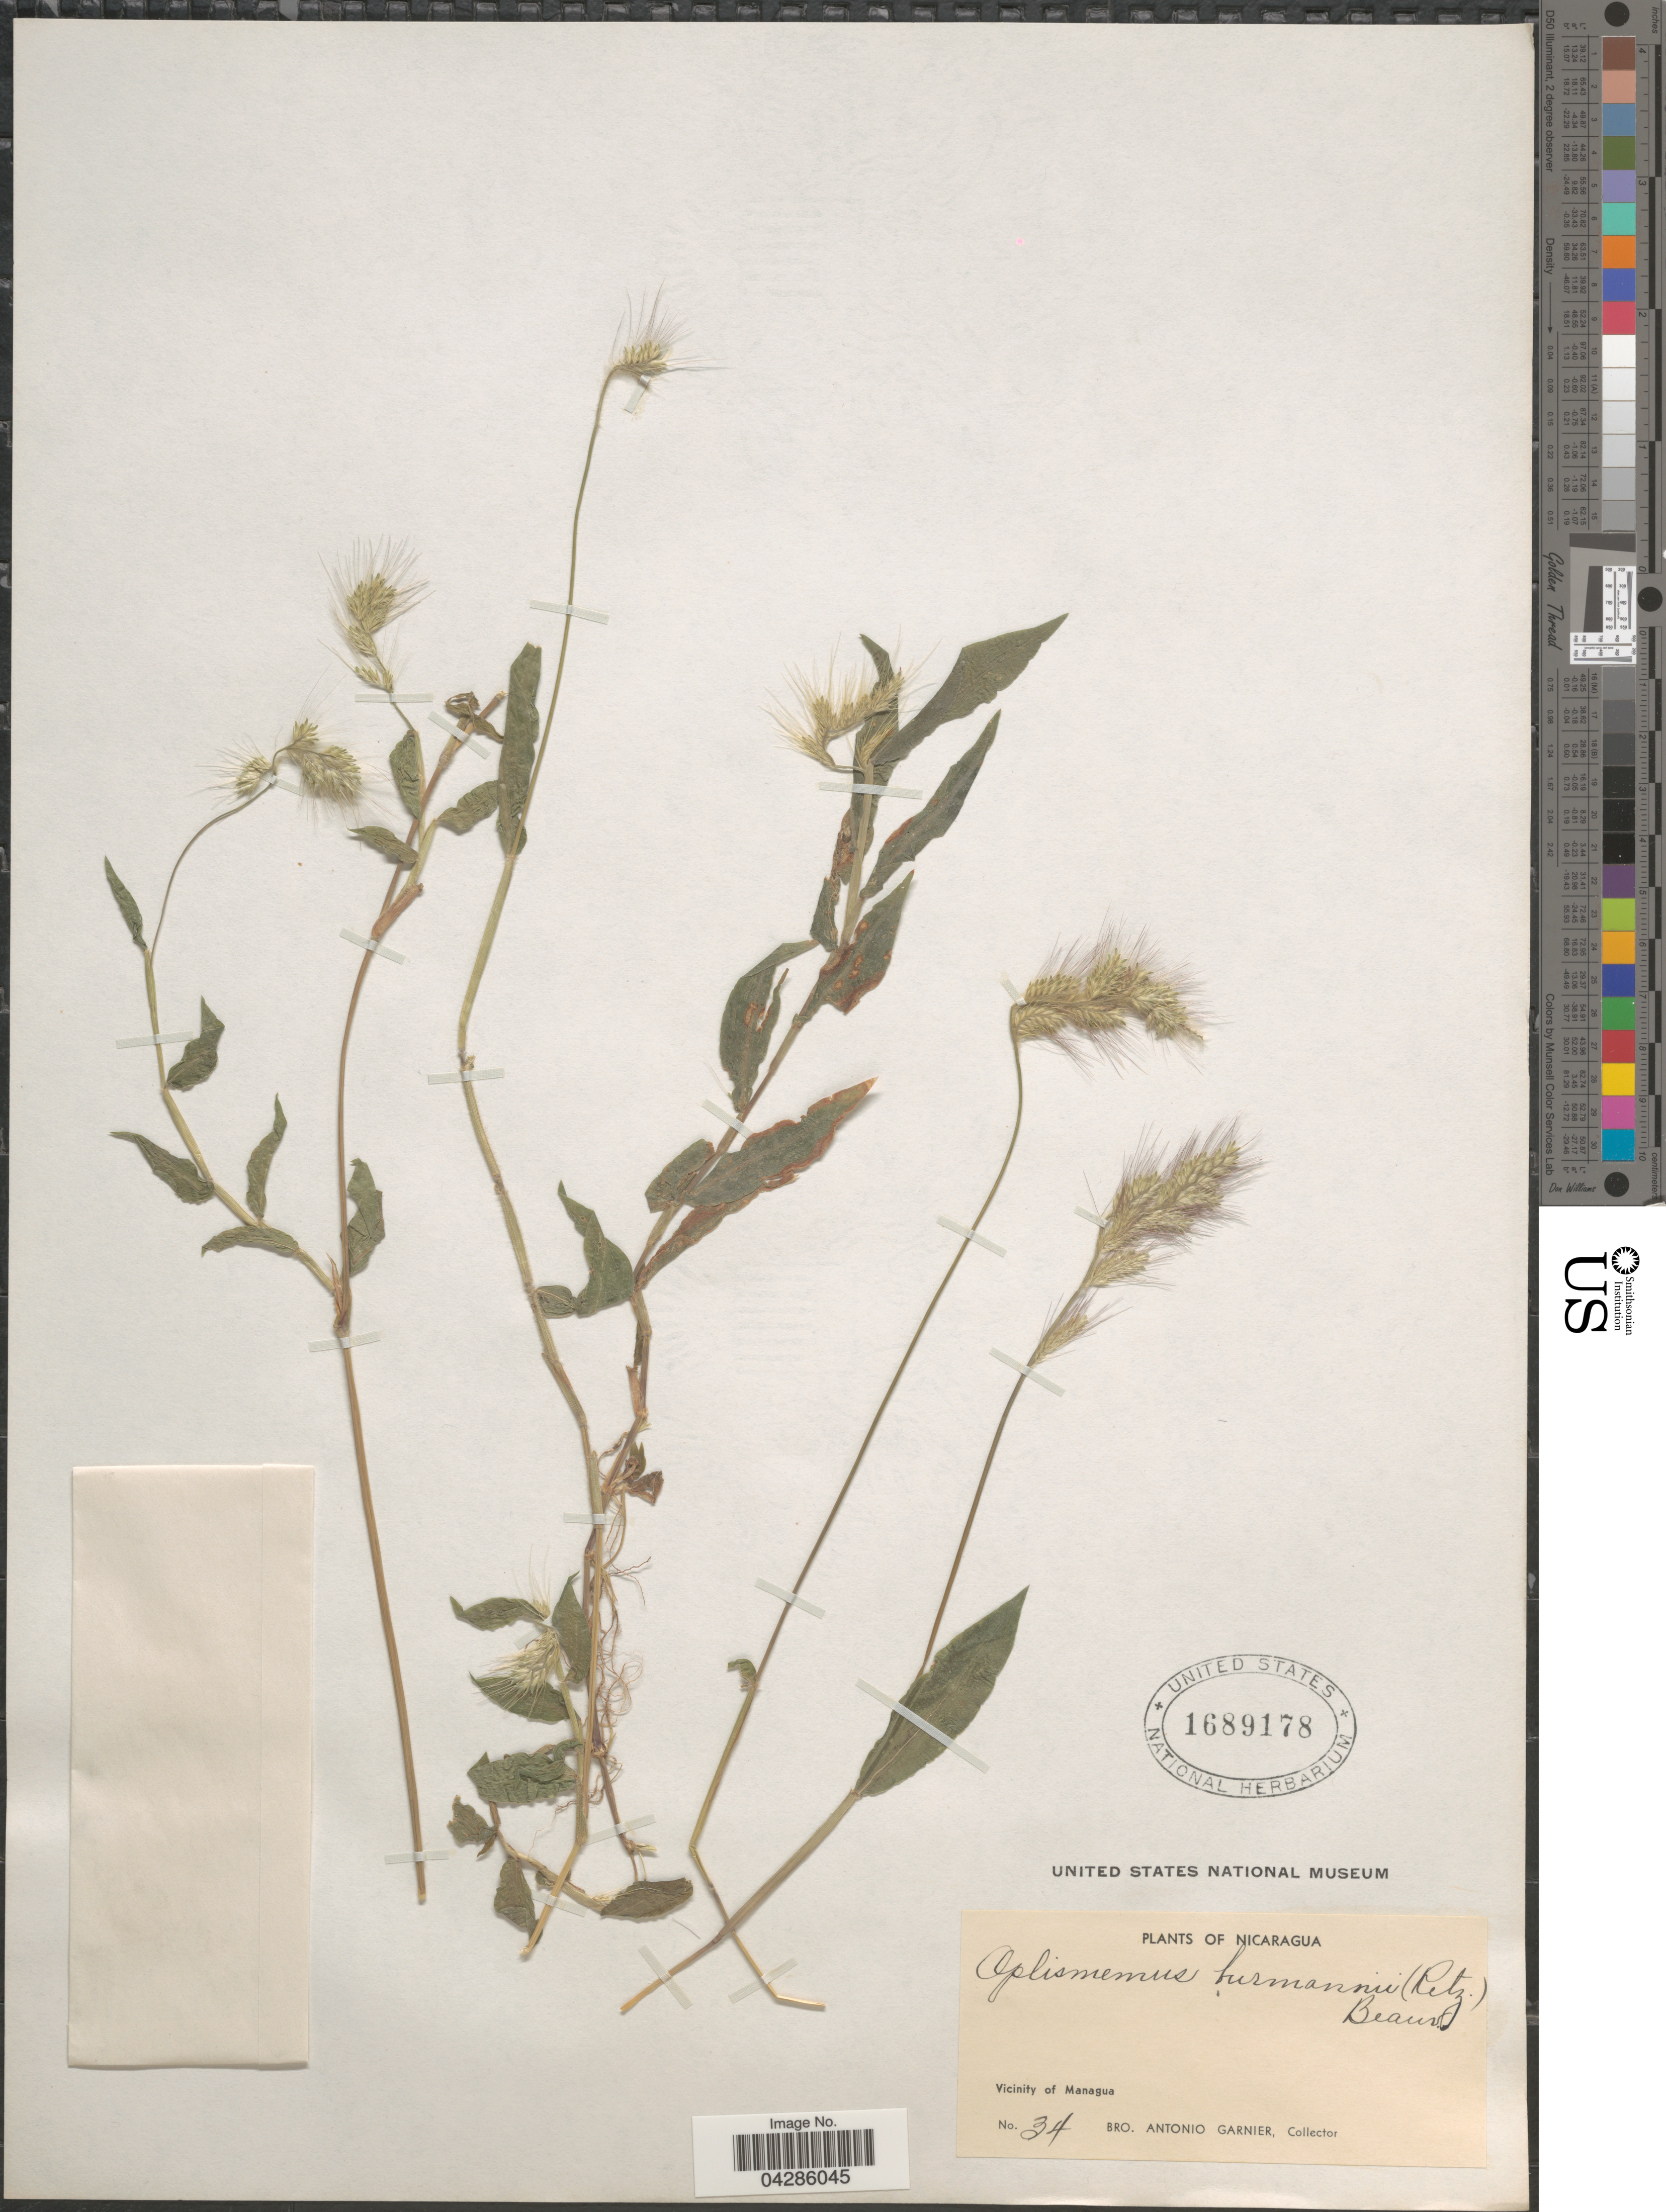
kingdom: Plantae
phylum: Tracheophyta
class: Liliopsida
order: Poales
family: Poaceae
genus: Oplismenus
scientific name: Oplismenus burmannii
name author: (Retz.) P. Beauv.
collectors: Bro. A. Garnier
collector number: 34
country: Nicaragua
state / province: Managua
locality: Vicinity of Managua.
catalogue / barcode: US 1689178